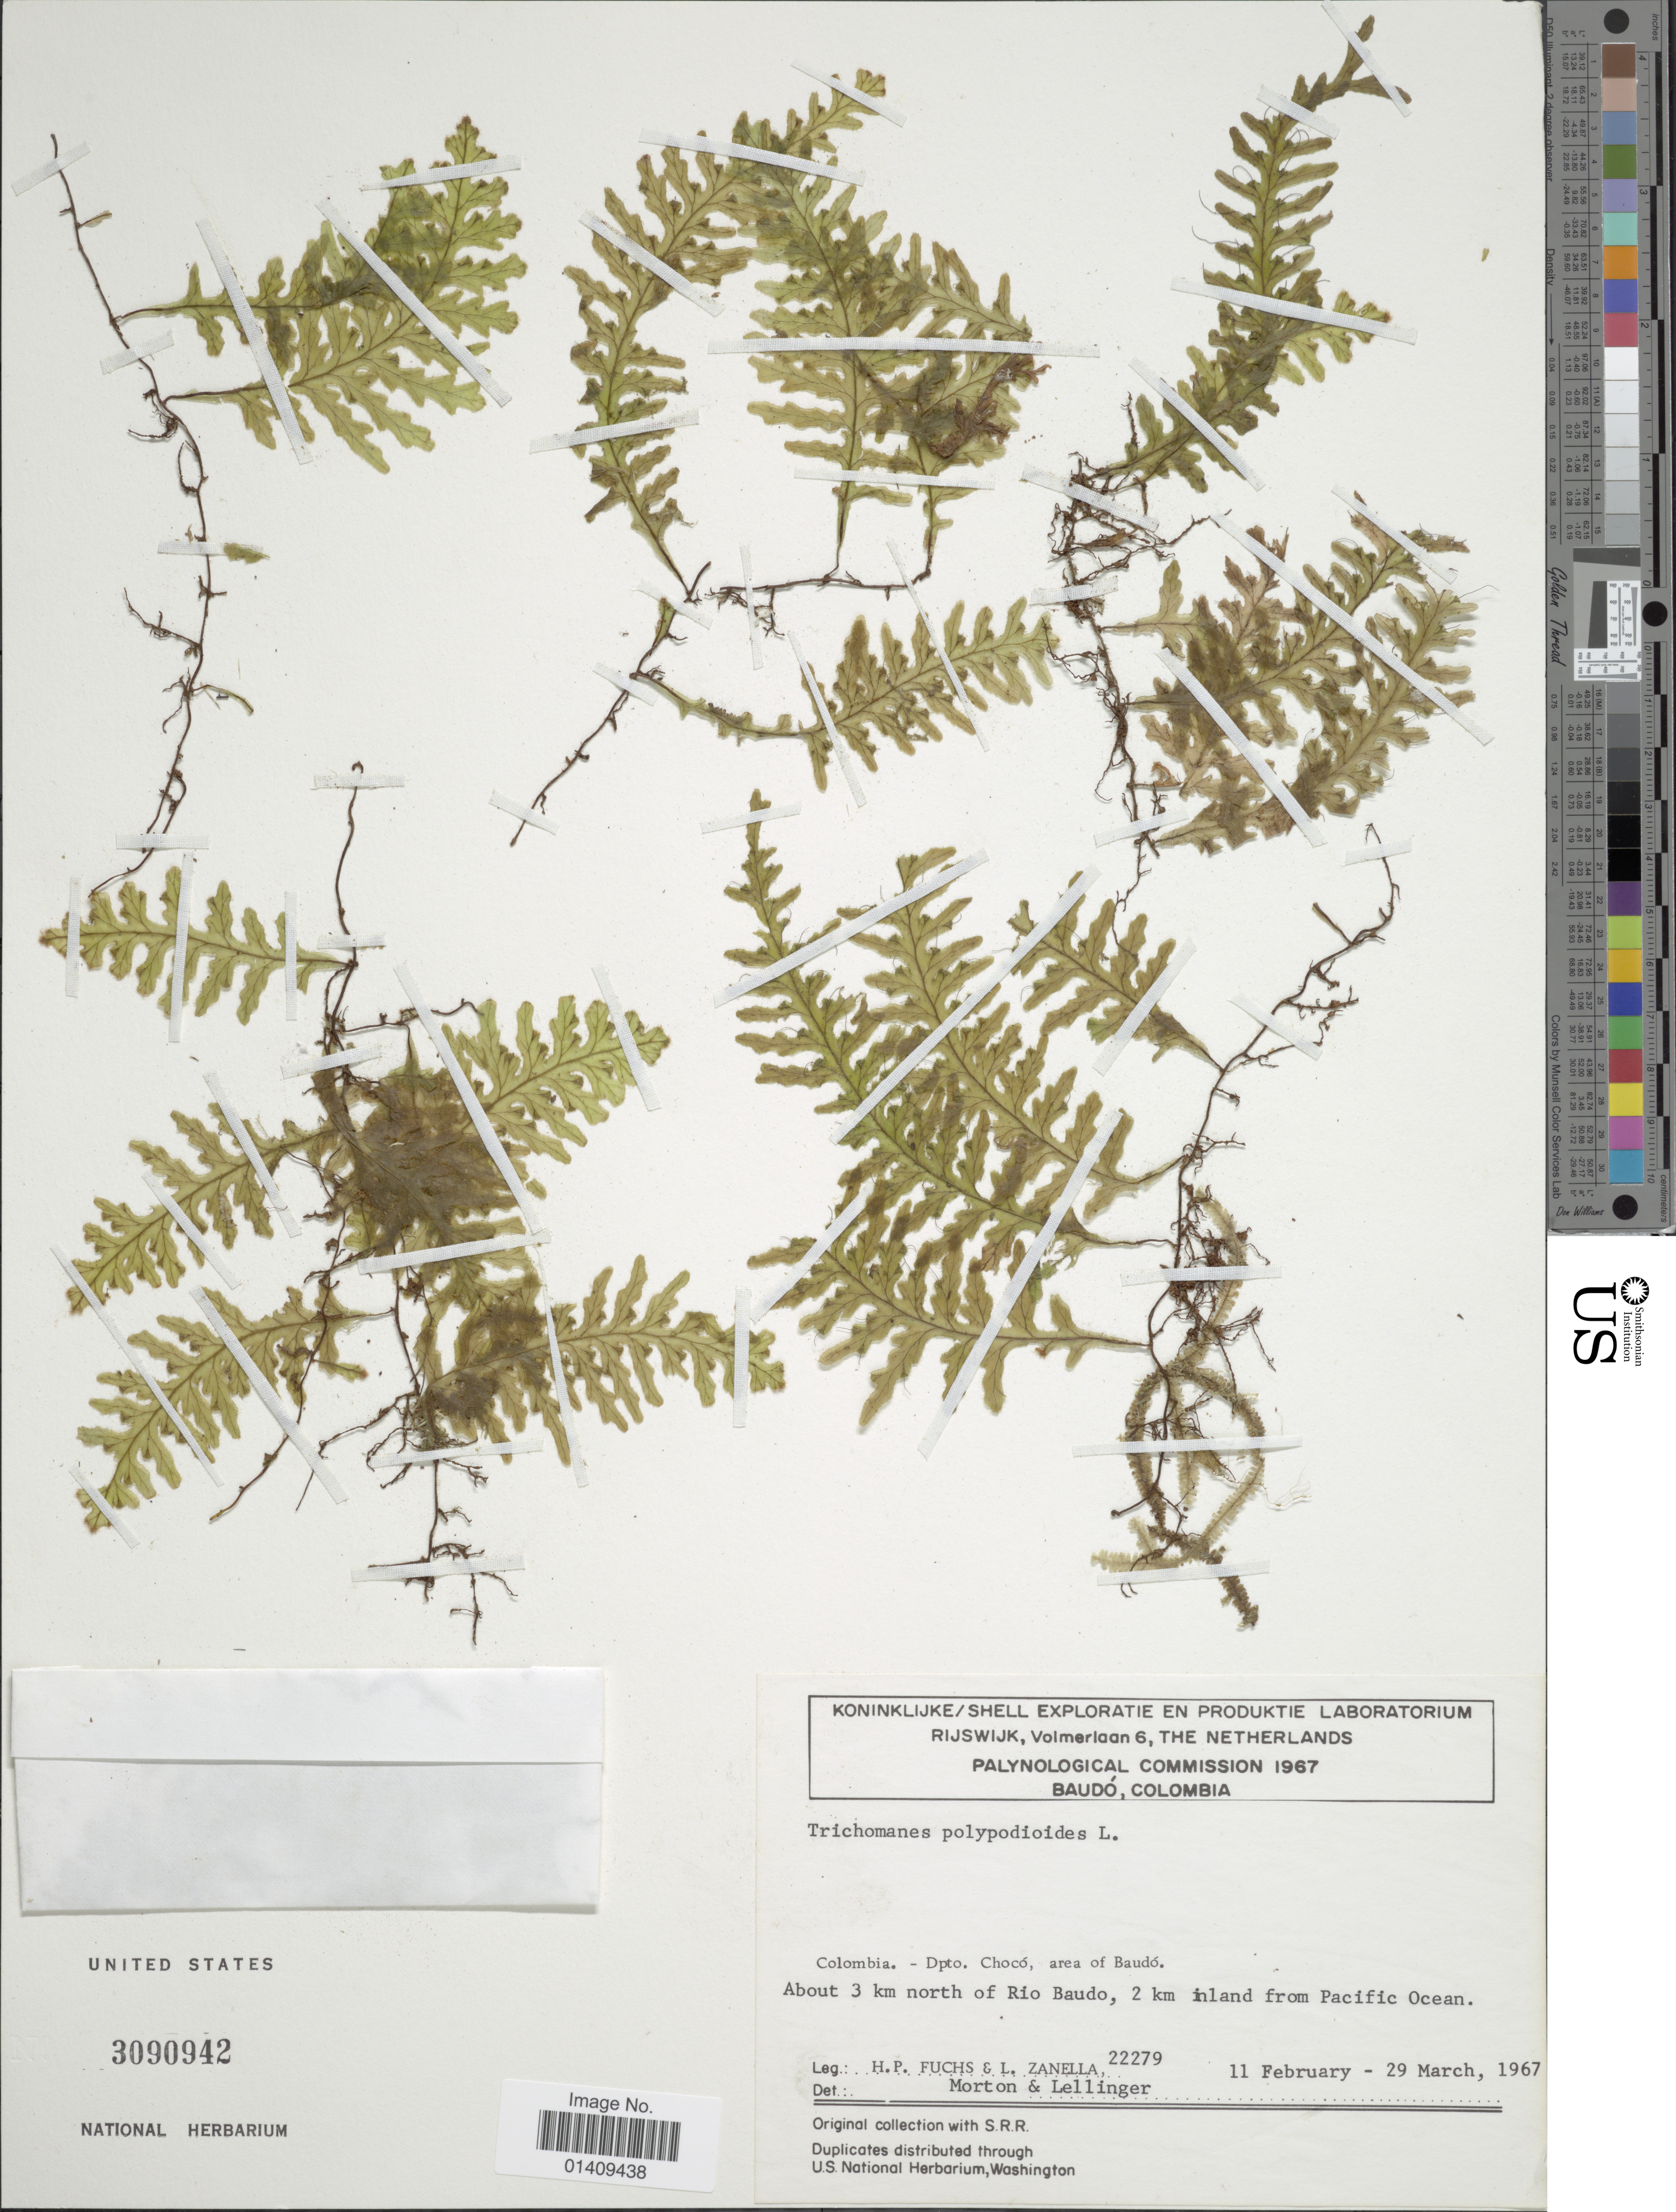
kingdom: Plantae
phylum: Tracheophyta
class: Polypodiopsida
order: Hymenophyllales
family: Hymenophyllaceae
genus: Trichomanes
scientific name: Trichomanes polypodioides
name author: L.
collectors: H. P. Fuchs & L. Zanella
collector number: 22279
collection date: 1967-02-11/1967-03-29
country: Colombia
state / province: Chocó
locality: Dpto. Choco area of Baudo about 3 km north of Rio Baudo 2 km inland from Pacific Ocean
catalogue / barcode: US 3090942